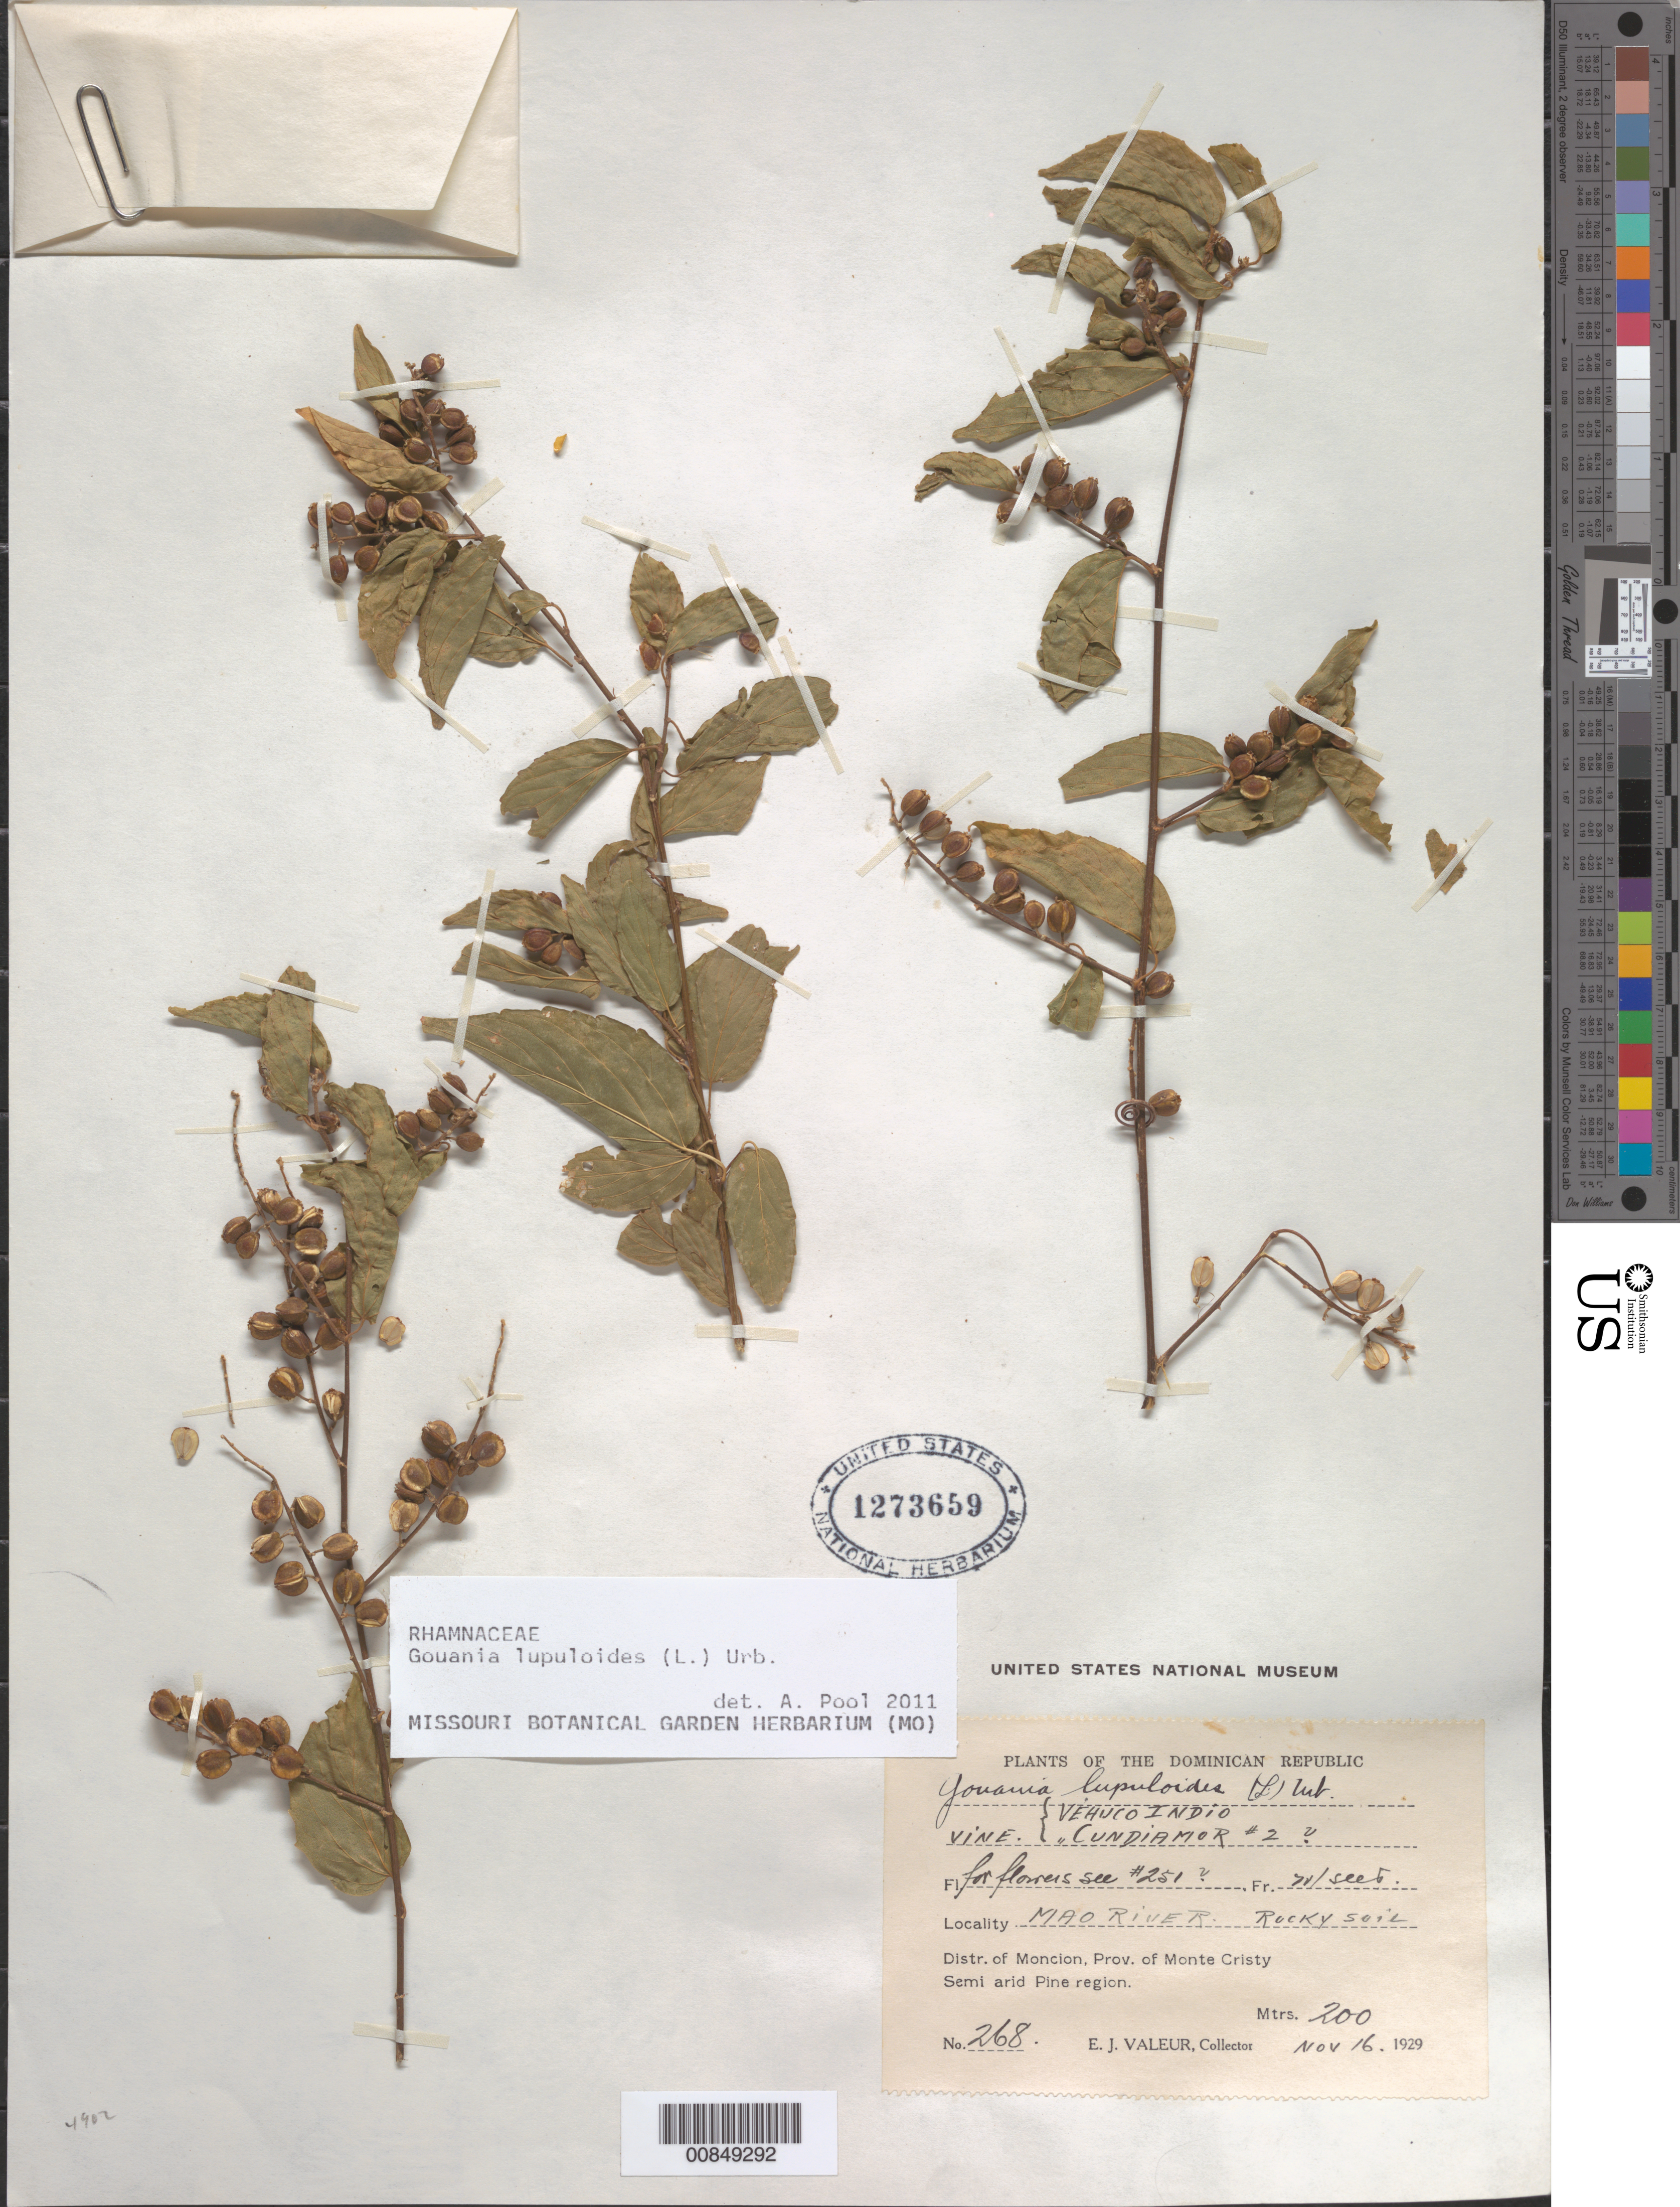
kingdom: Plantae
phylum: Tracheophyta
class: Magnoliopsida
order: Rosales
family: Rhamnaceae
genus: Gouania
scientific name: Gouania lupuloides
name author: (L.) Urb.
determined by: Pool, A., (MO), Missouri Botanical Garden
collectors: E. Valeur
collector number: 268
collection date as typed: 16 Nov 1929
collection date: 1929-11-16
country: Dominican Republic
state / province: Monte Cristi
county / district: Monción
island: Hispaniola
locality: Mao River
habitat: Rocky soil along river in semi arid pine region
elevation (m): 200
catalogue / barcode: US 1273659